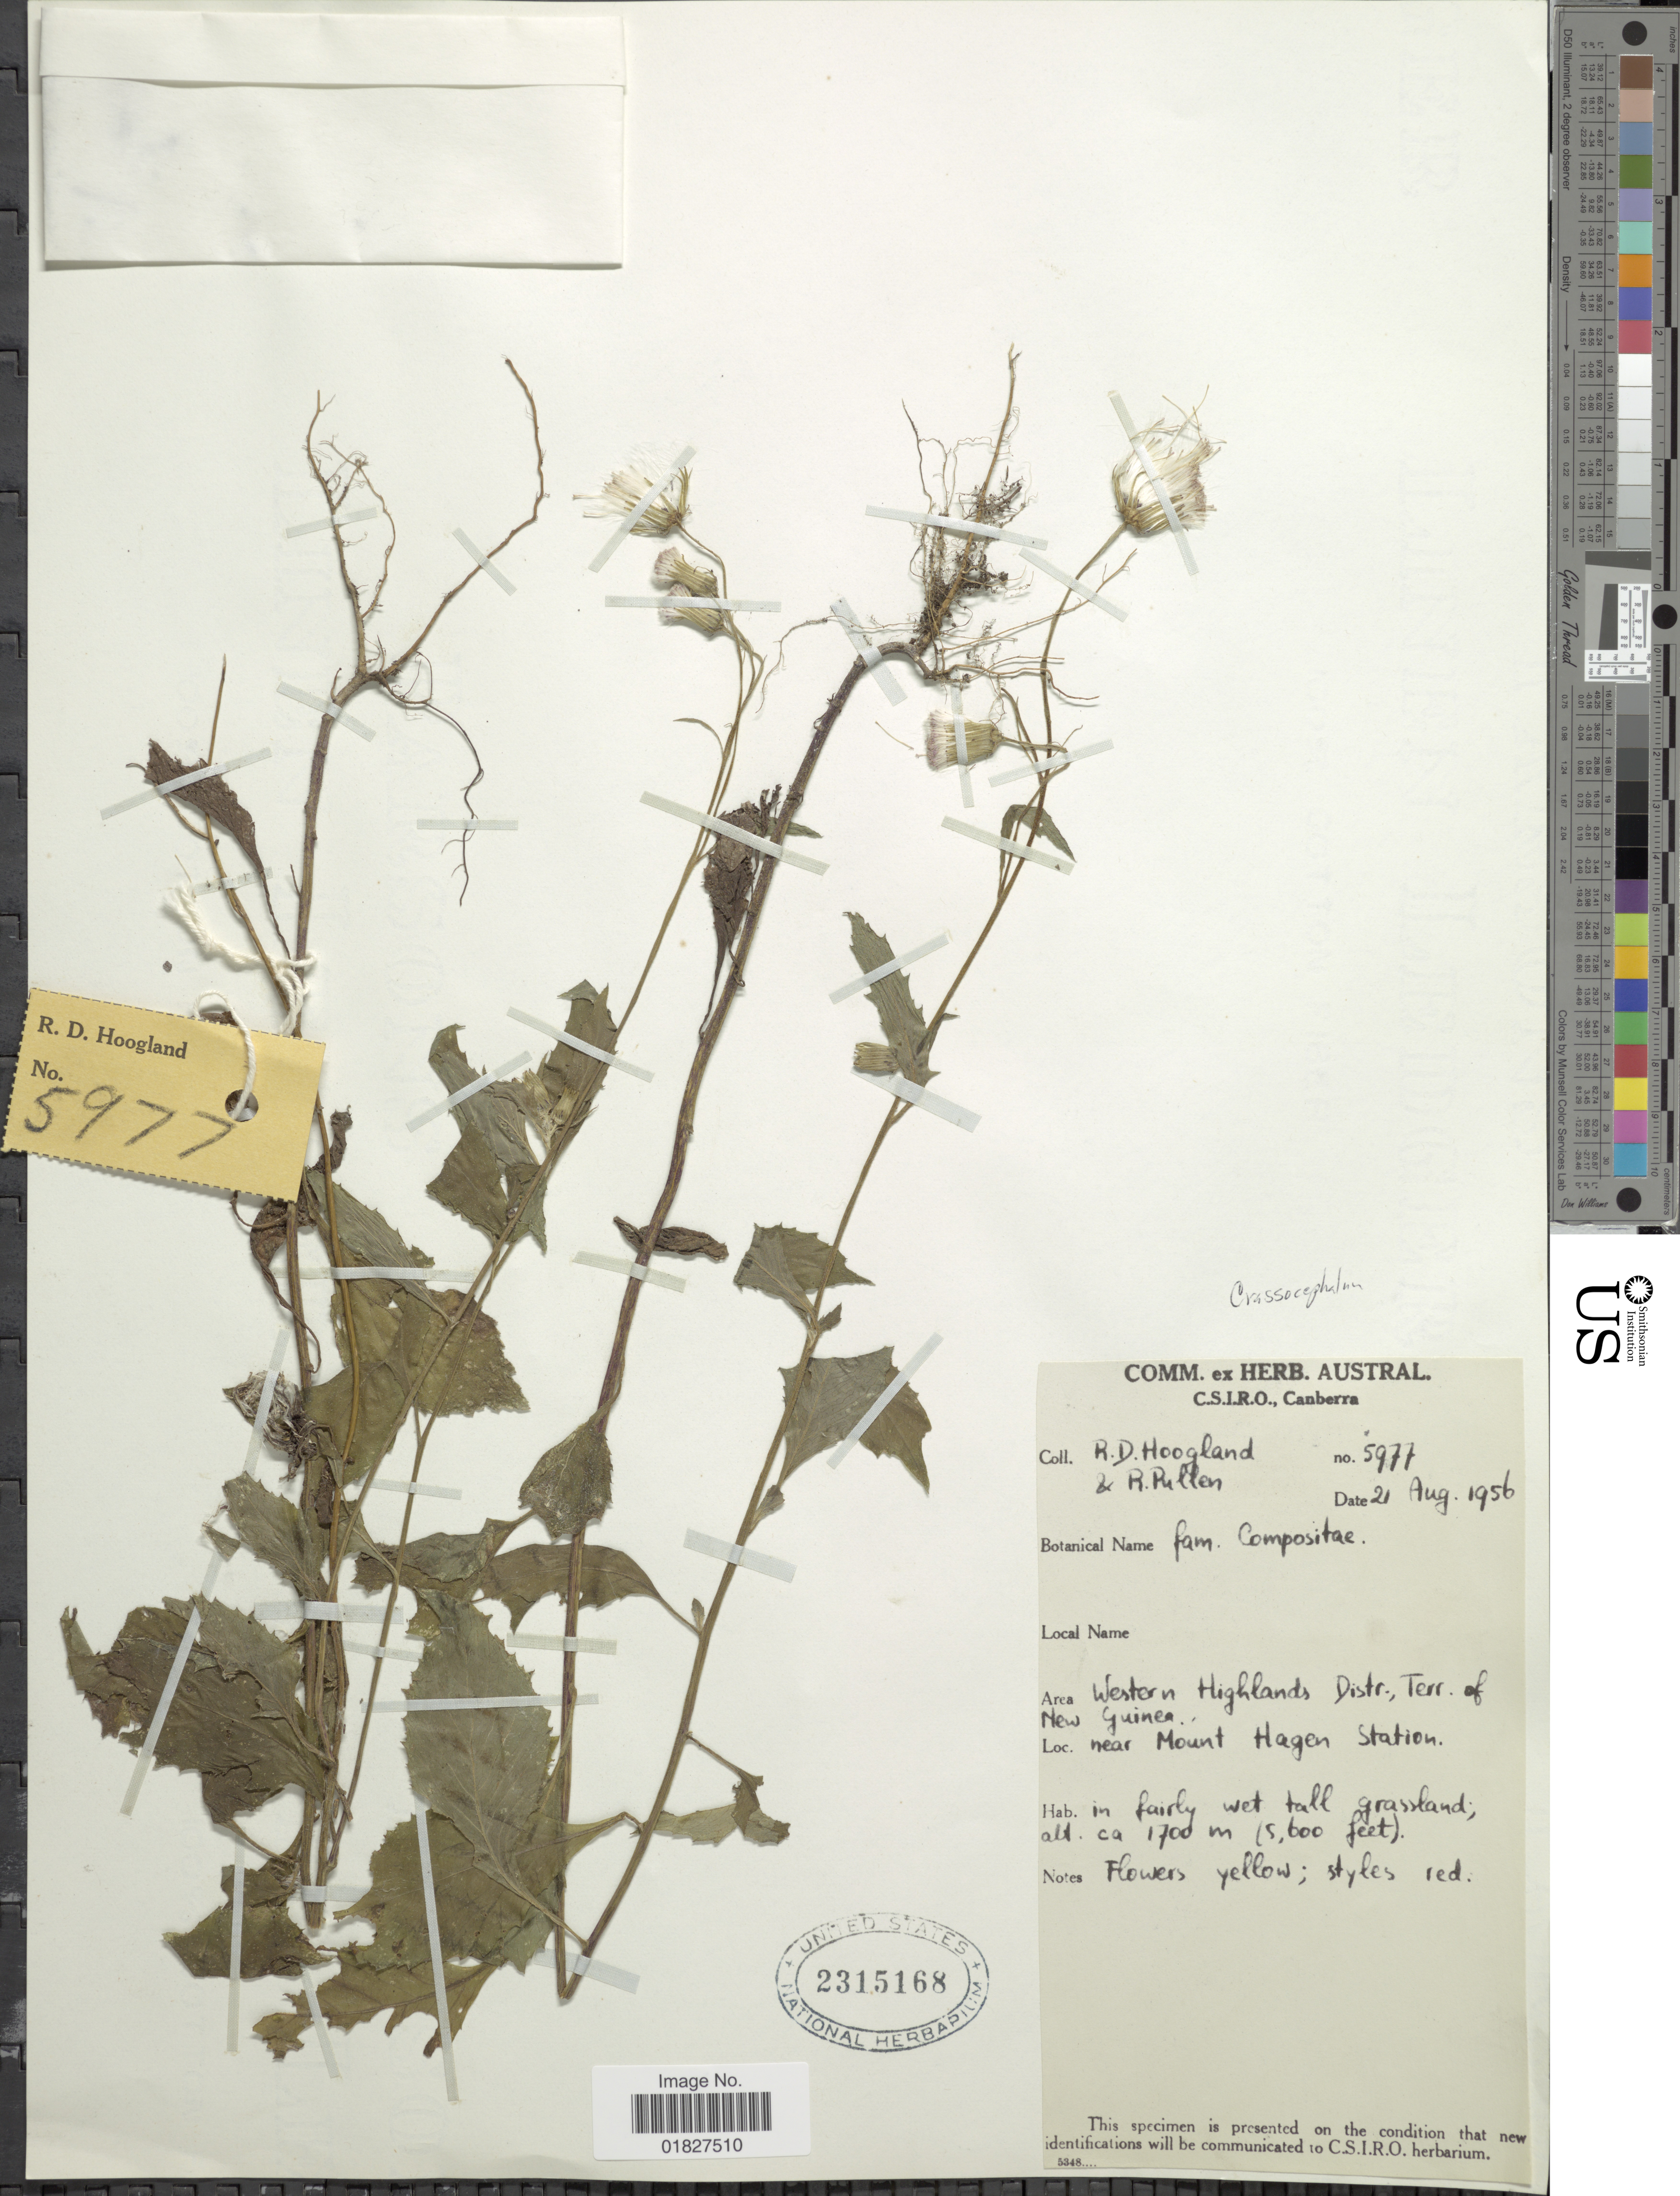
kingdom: Plantae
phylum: Tracheophyta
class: Magnoliopsida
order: Asterales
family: Asteraceae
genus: Crassocephalum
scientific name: Crassocephalum crepidioides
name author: (Benth.) S. Moore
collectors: R. D. Hoogland & R. Pullen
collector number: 5977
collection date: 1956-08-21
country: Papua New Guinea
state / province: Western Highlands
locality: Distr. Terr. of New Guinea, near Mount Hagen Station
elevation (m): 1700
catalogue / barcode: US 2315168